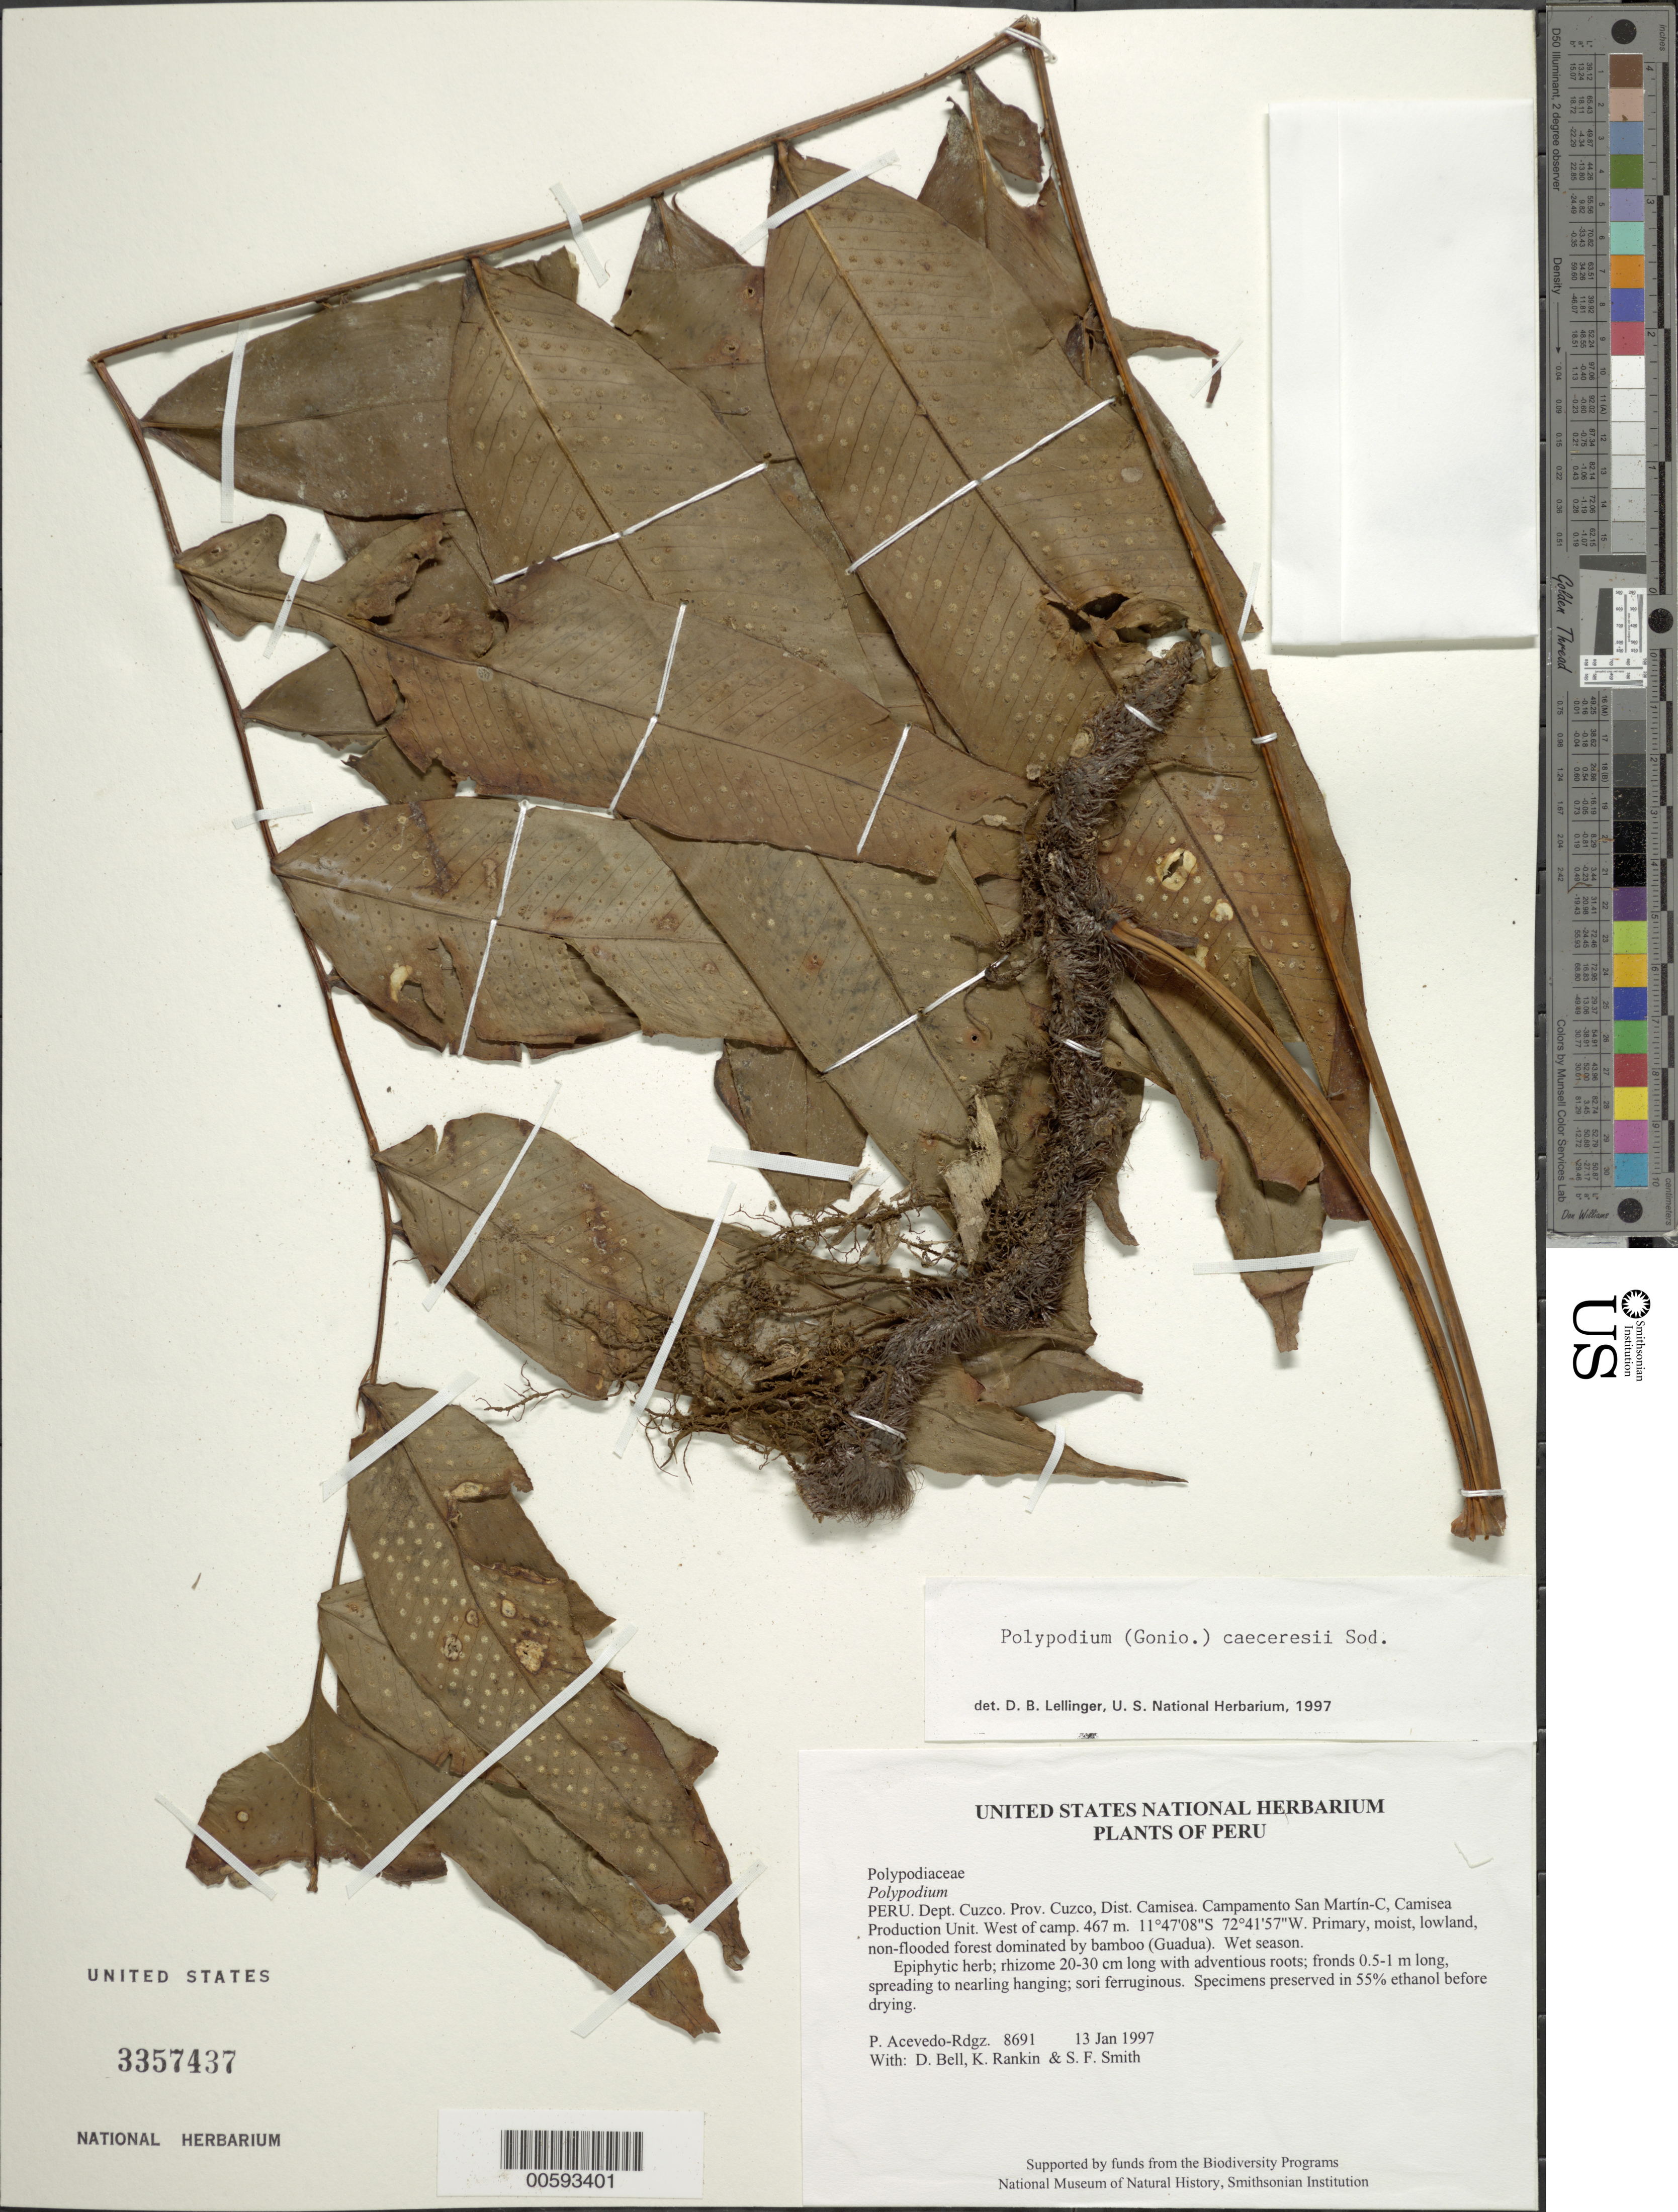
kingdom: Plantae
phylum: Tracheophyta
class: Polypodiopsida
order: Polypodiales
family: Polypodiaceae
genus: Serpocaulon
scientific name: Serpocaulon caceresii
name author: A.R. Sm.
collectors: P. Acevedo-Rodr., D. A. Bell, K. B. Rankin & S.F. Smith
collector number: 8691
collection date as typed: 13 Jan 1997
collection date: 1997-01-13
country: Peru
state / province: Cusco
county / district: Cusco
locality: Districto Camisea, Campamento San Martín-C, Camisea Production Unit. West of camp.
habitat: Primary, moist, lowland, non-flooded forest dominated by bamboo (Guadua). Wet season.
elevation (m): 467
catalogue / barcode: US 3357437